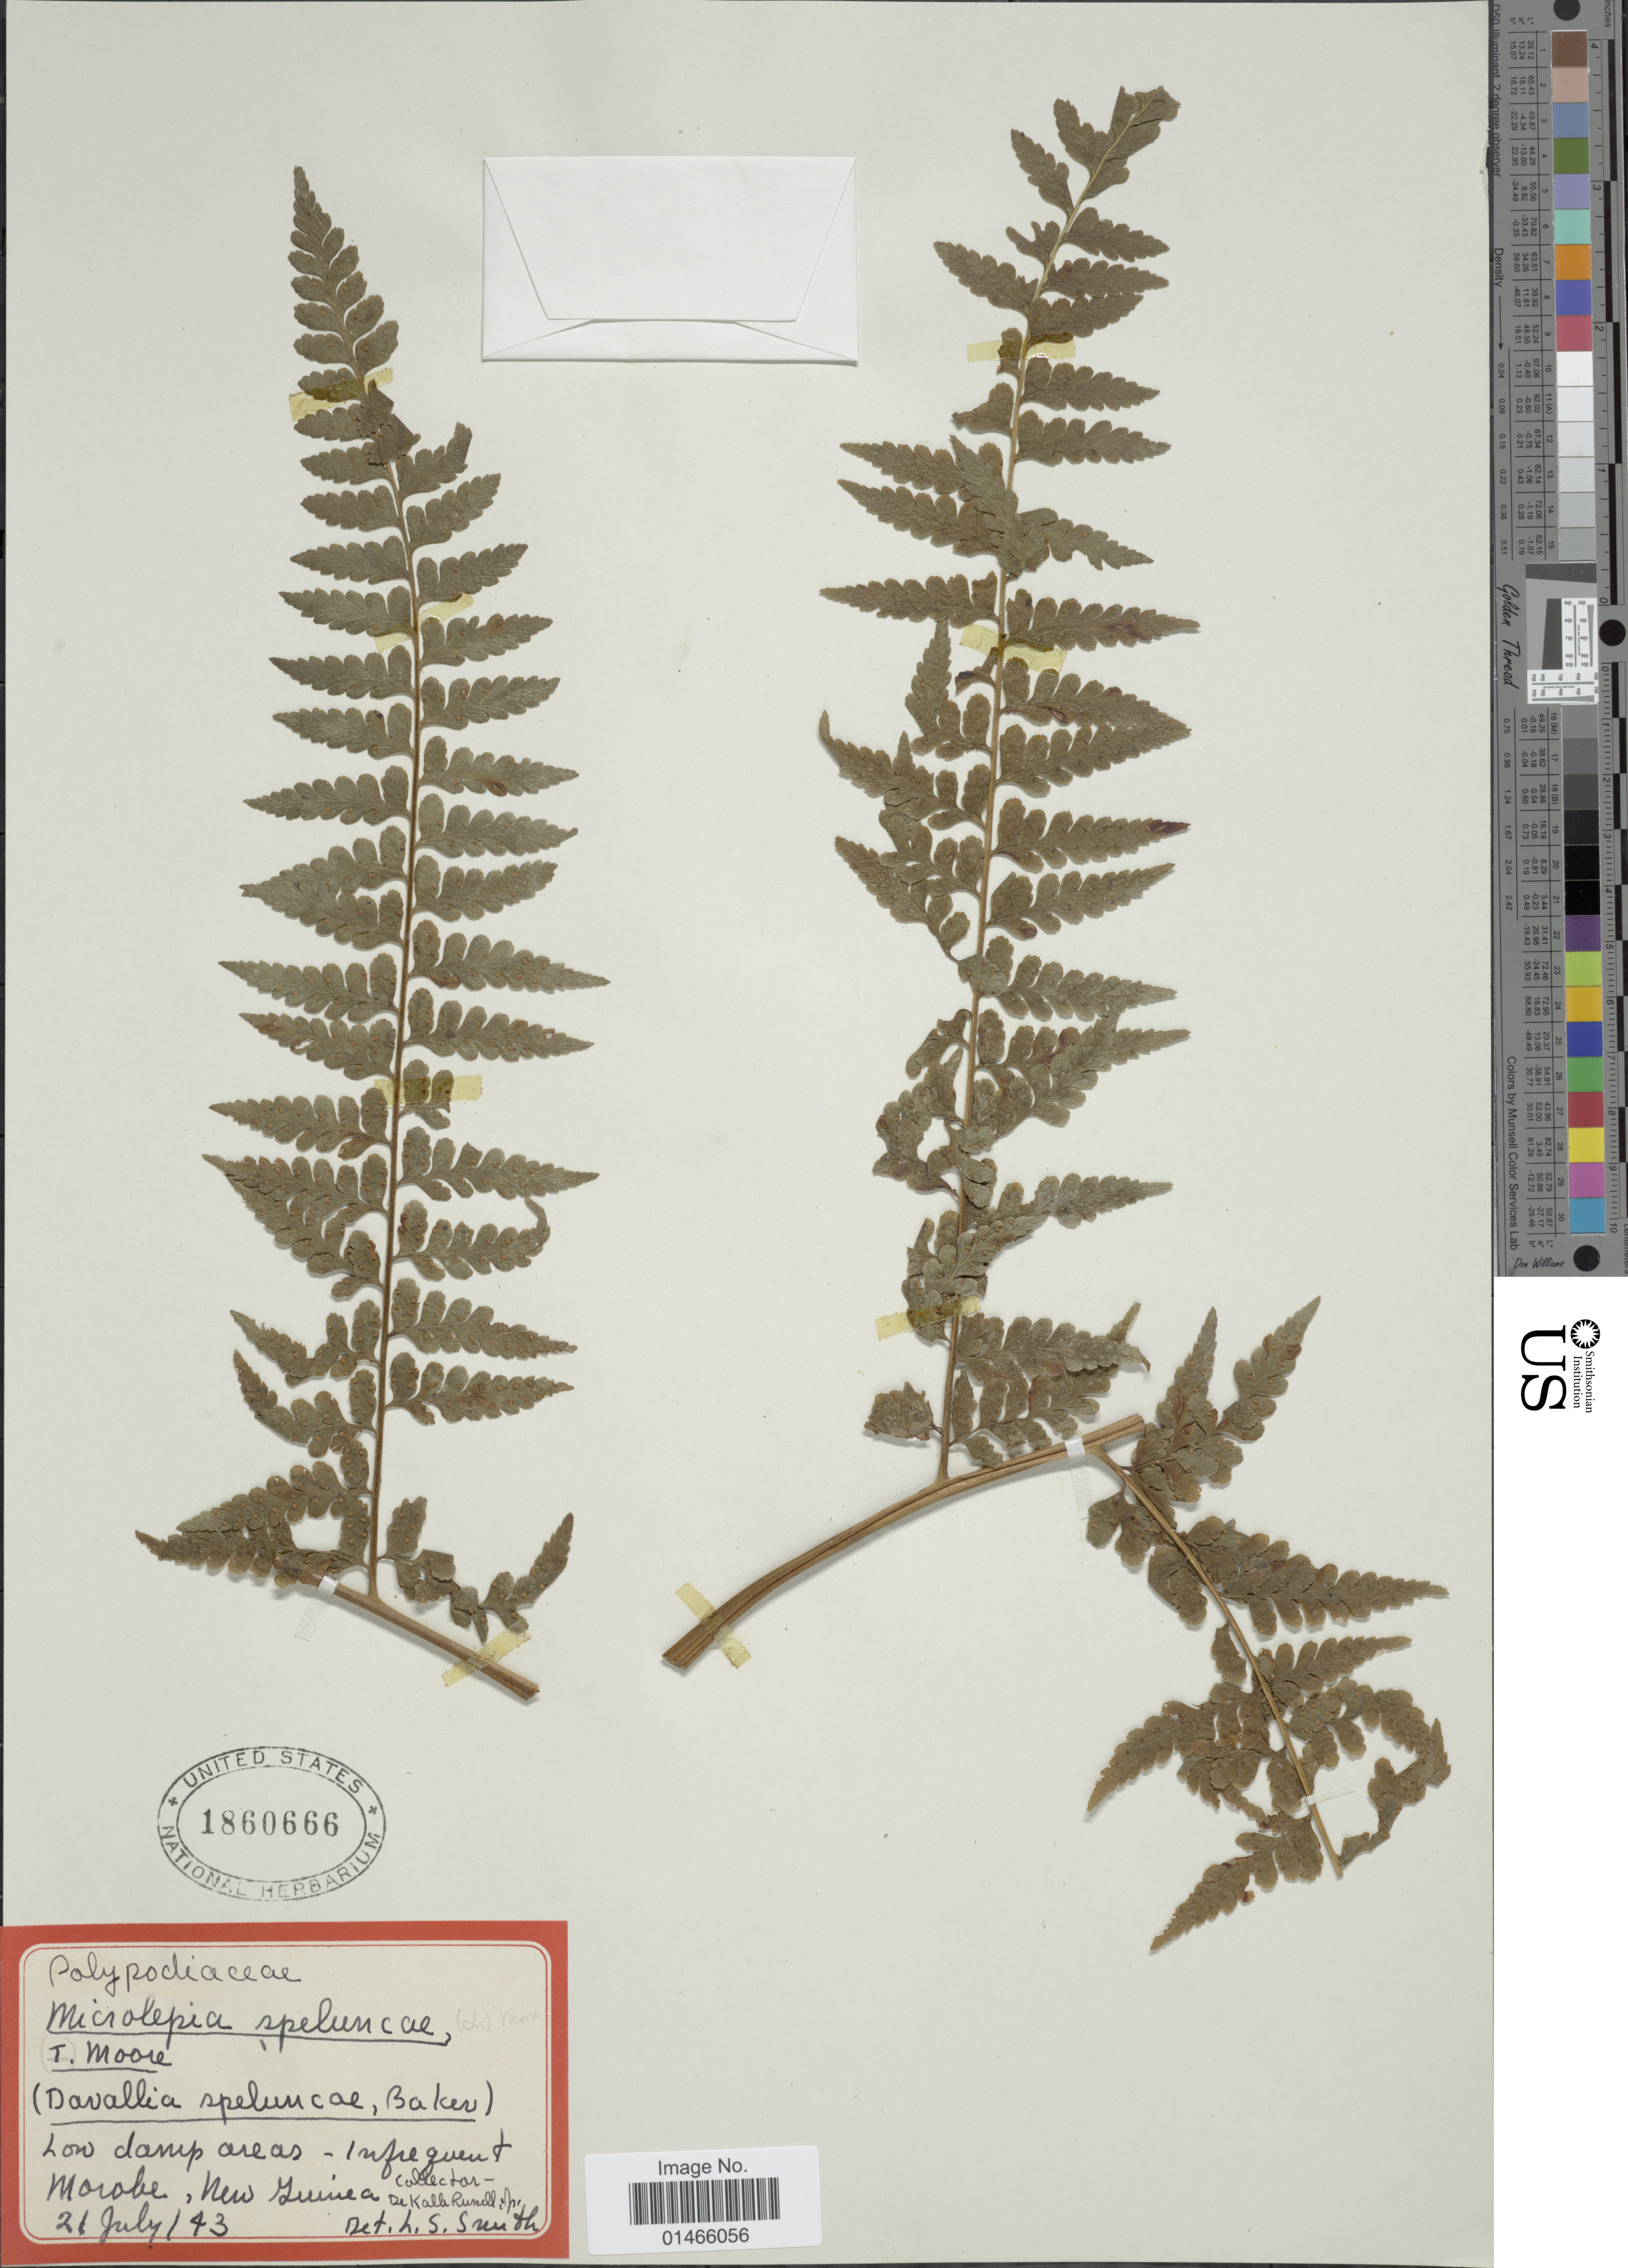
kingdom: Plantae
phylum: Tracheophyta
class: Polypodiopsida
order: Polypodiales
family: Dennstaedtiaceae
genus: Microlepia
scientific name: Microlepia pilosiuscula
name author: (Sm.) C.V. Morton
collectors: D. K. Russell Jr.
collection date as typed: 143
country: Papua New Guinea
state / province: Morobe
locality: New Guinea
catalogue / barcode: US 1860666